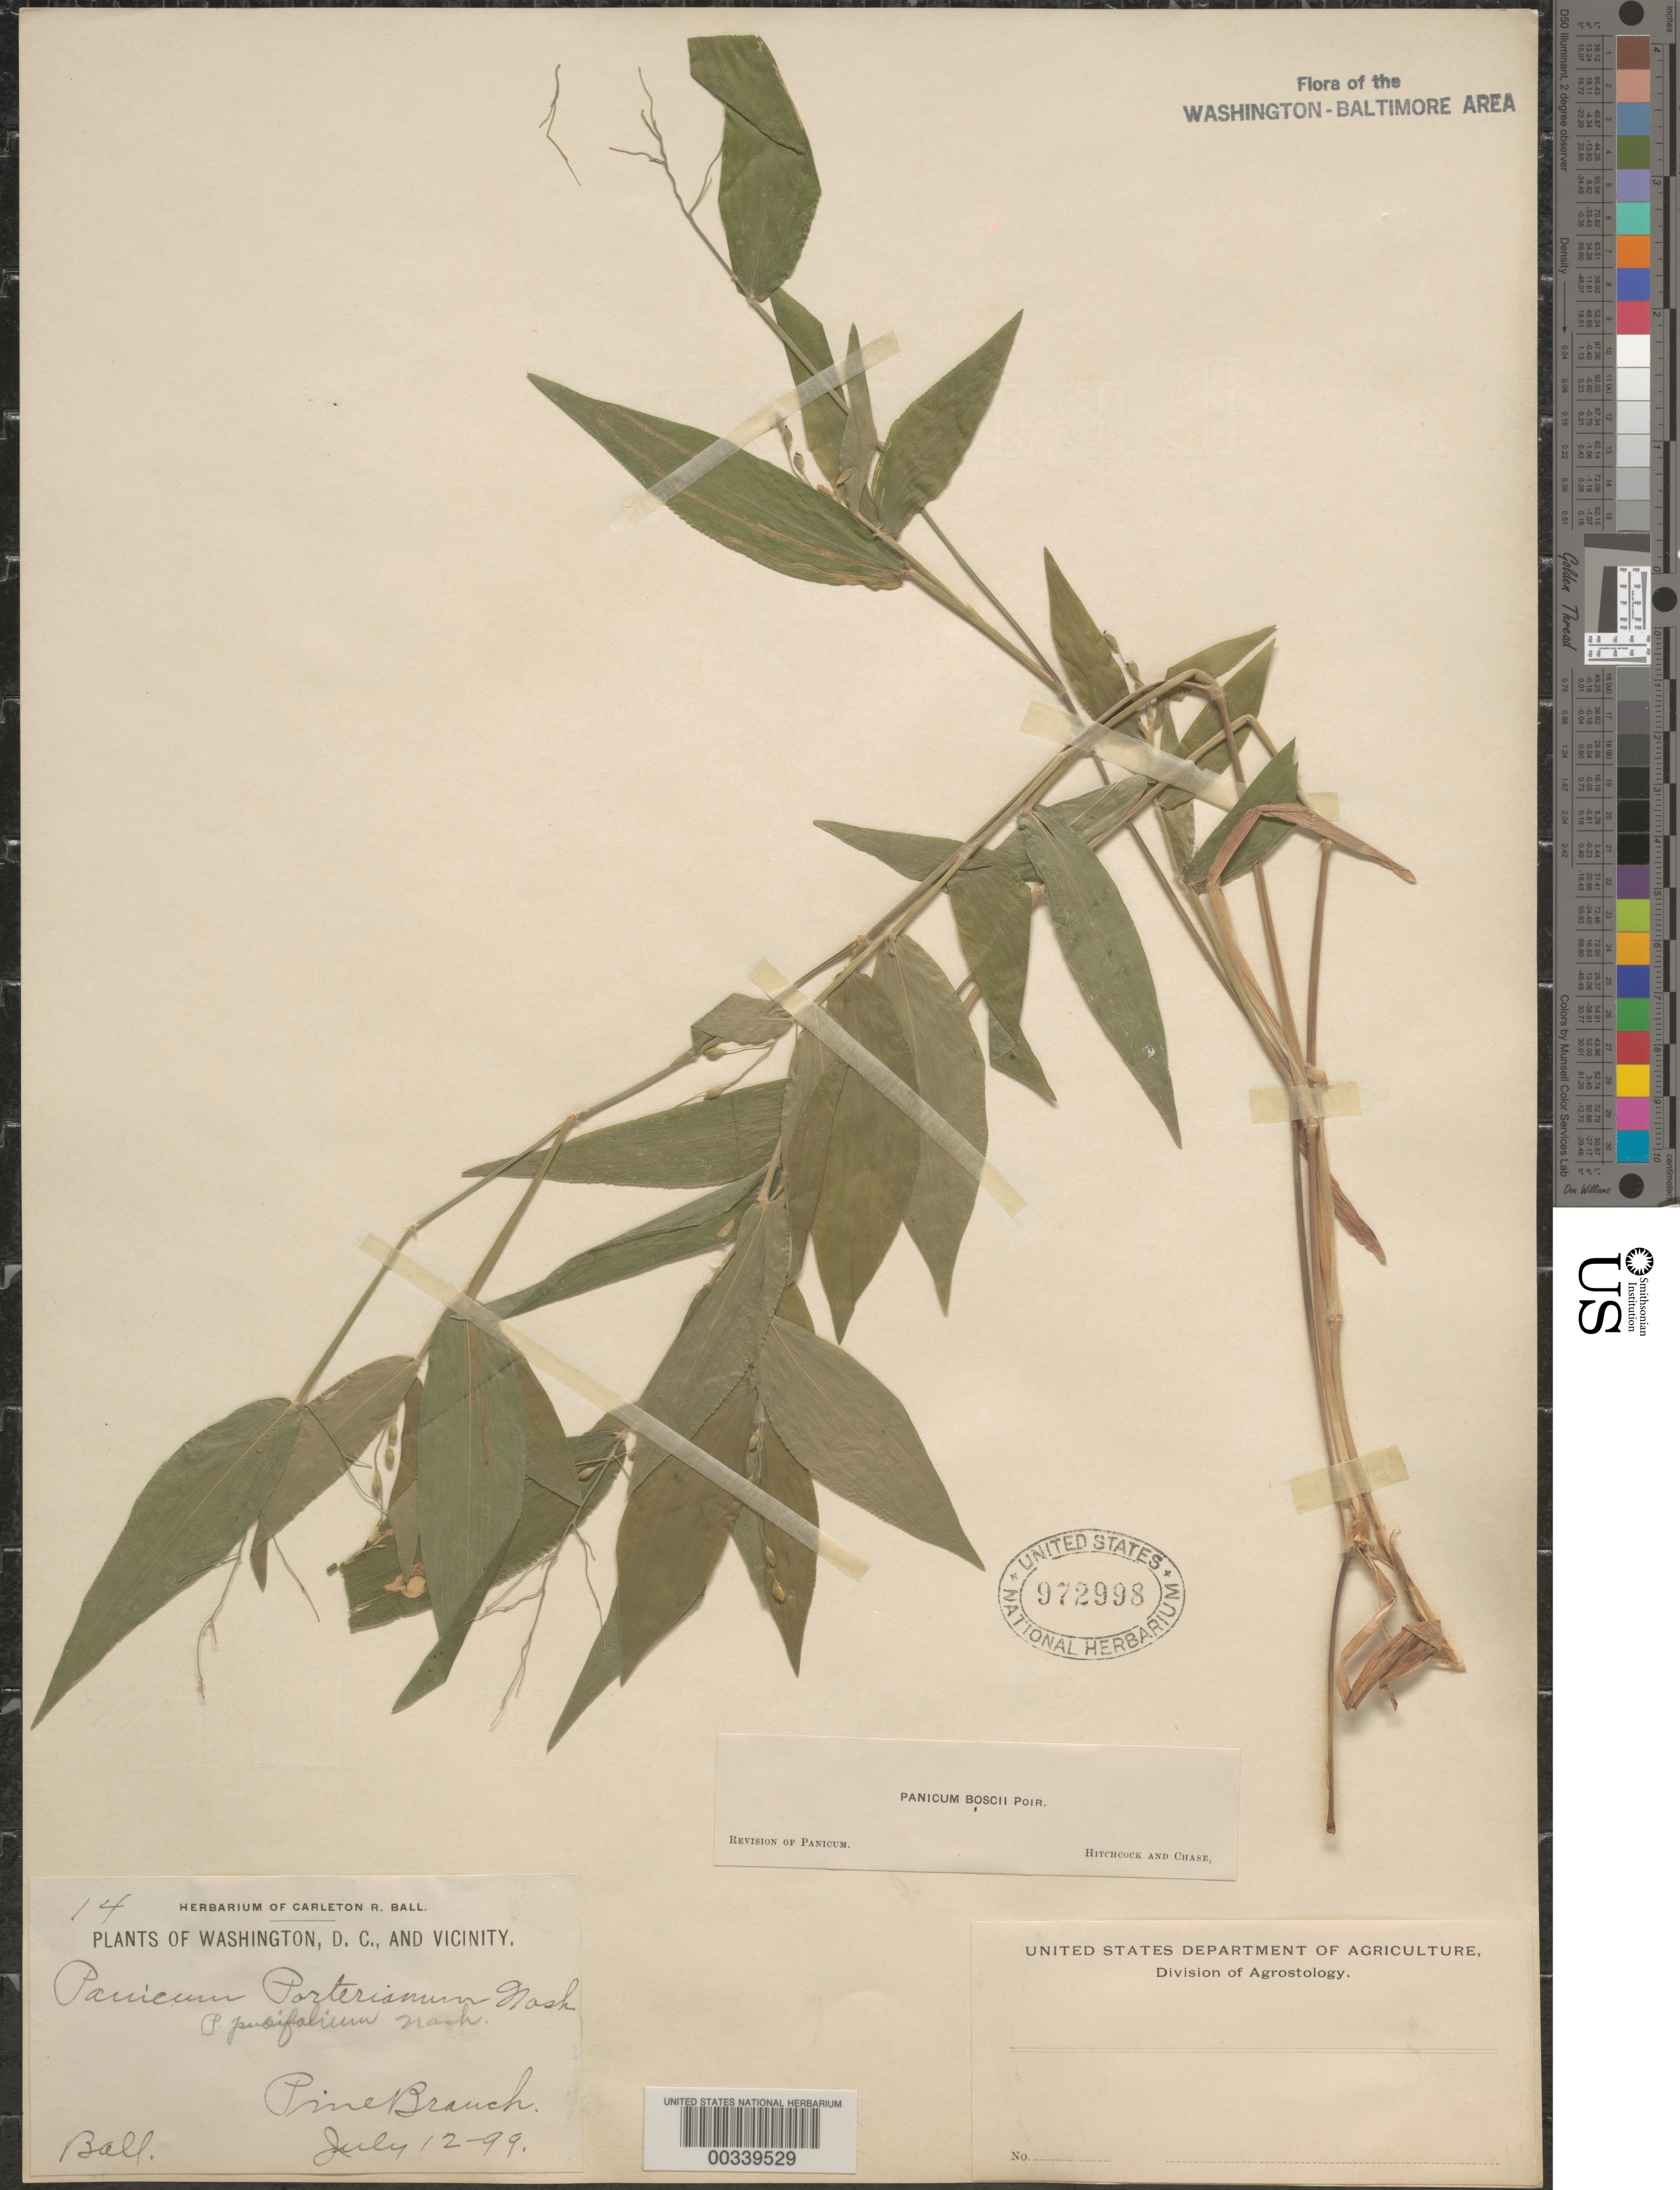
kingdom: Plantae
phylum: Tracheophyta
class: Liliopsida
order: Poales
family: Poaceae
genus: Dichanthelium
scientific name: Dichanthelium boscii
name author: (Poir.) Gould & C.A. Clark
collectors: C. R. Ball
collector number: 14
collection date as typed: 12 Jul 1899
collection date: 1899-07-12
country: United States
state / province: District of Columbia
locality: Pine Branch Rock Creek Park and Vicinity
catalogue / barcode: US 972998